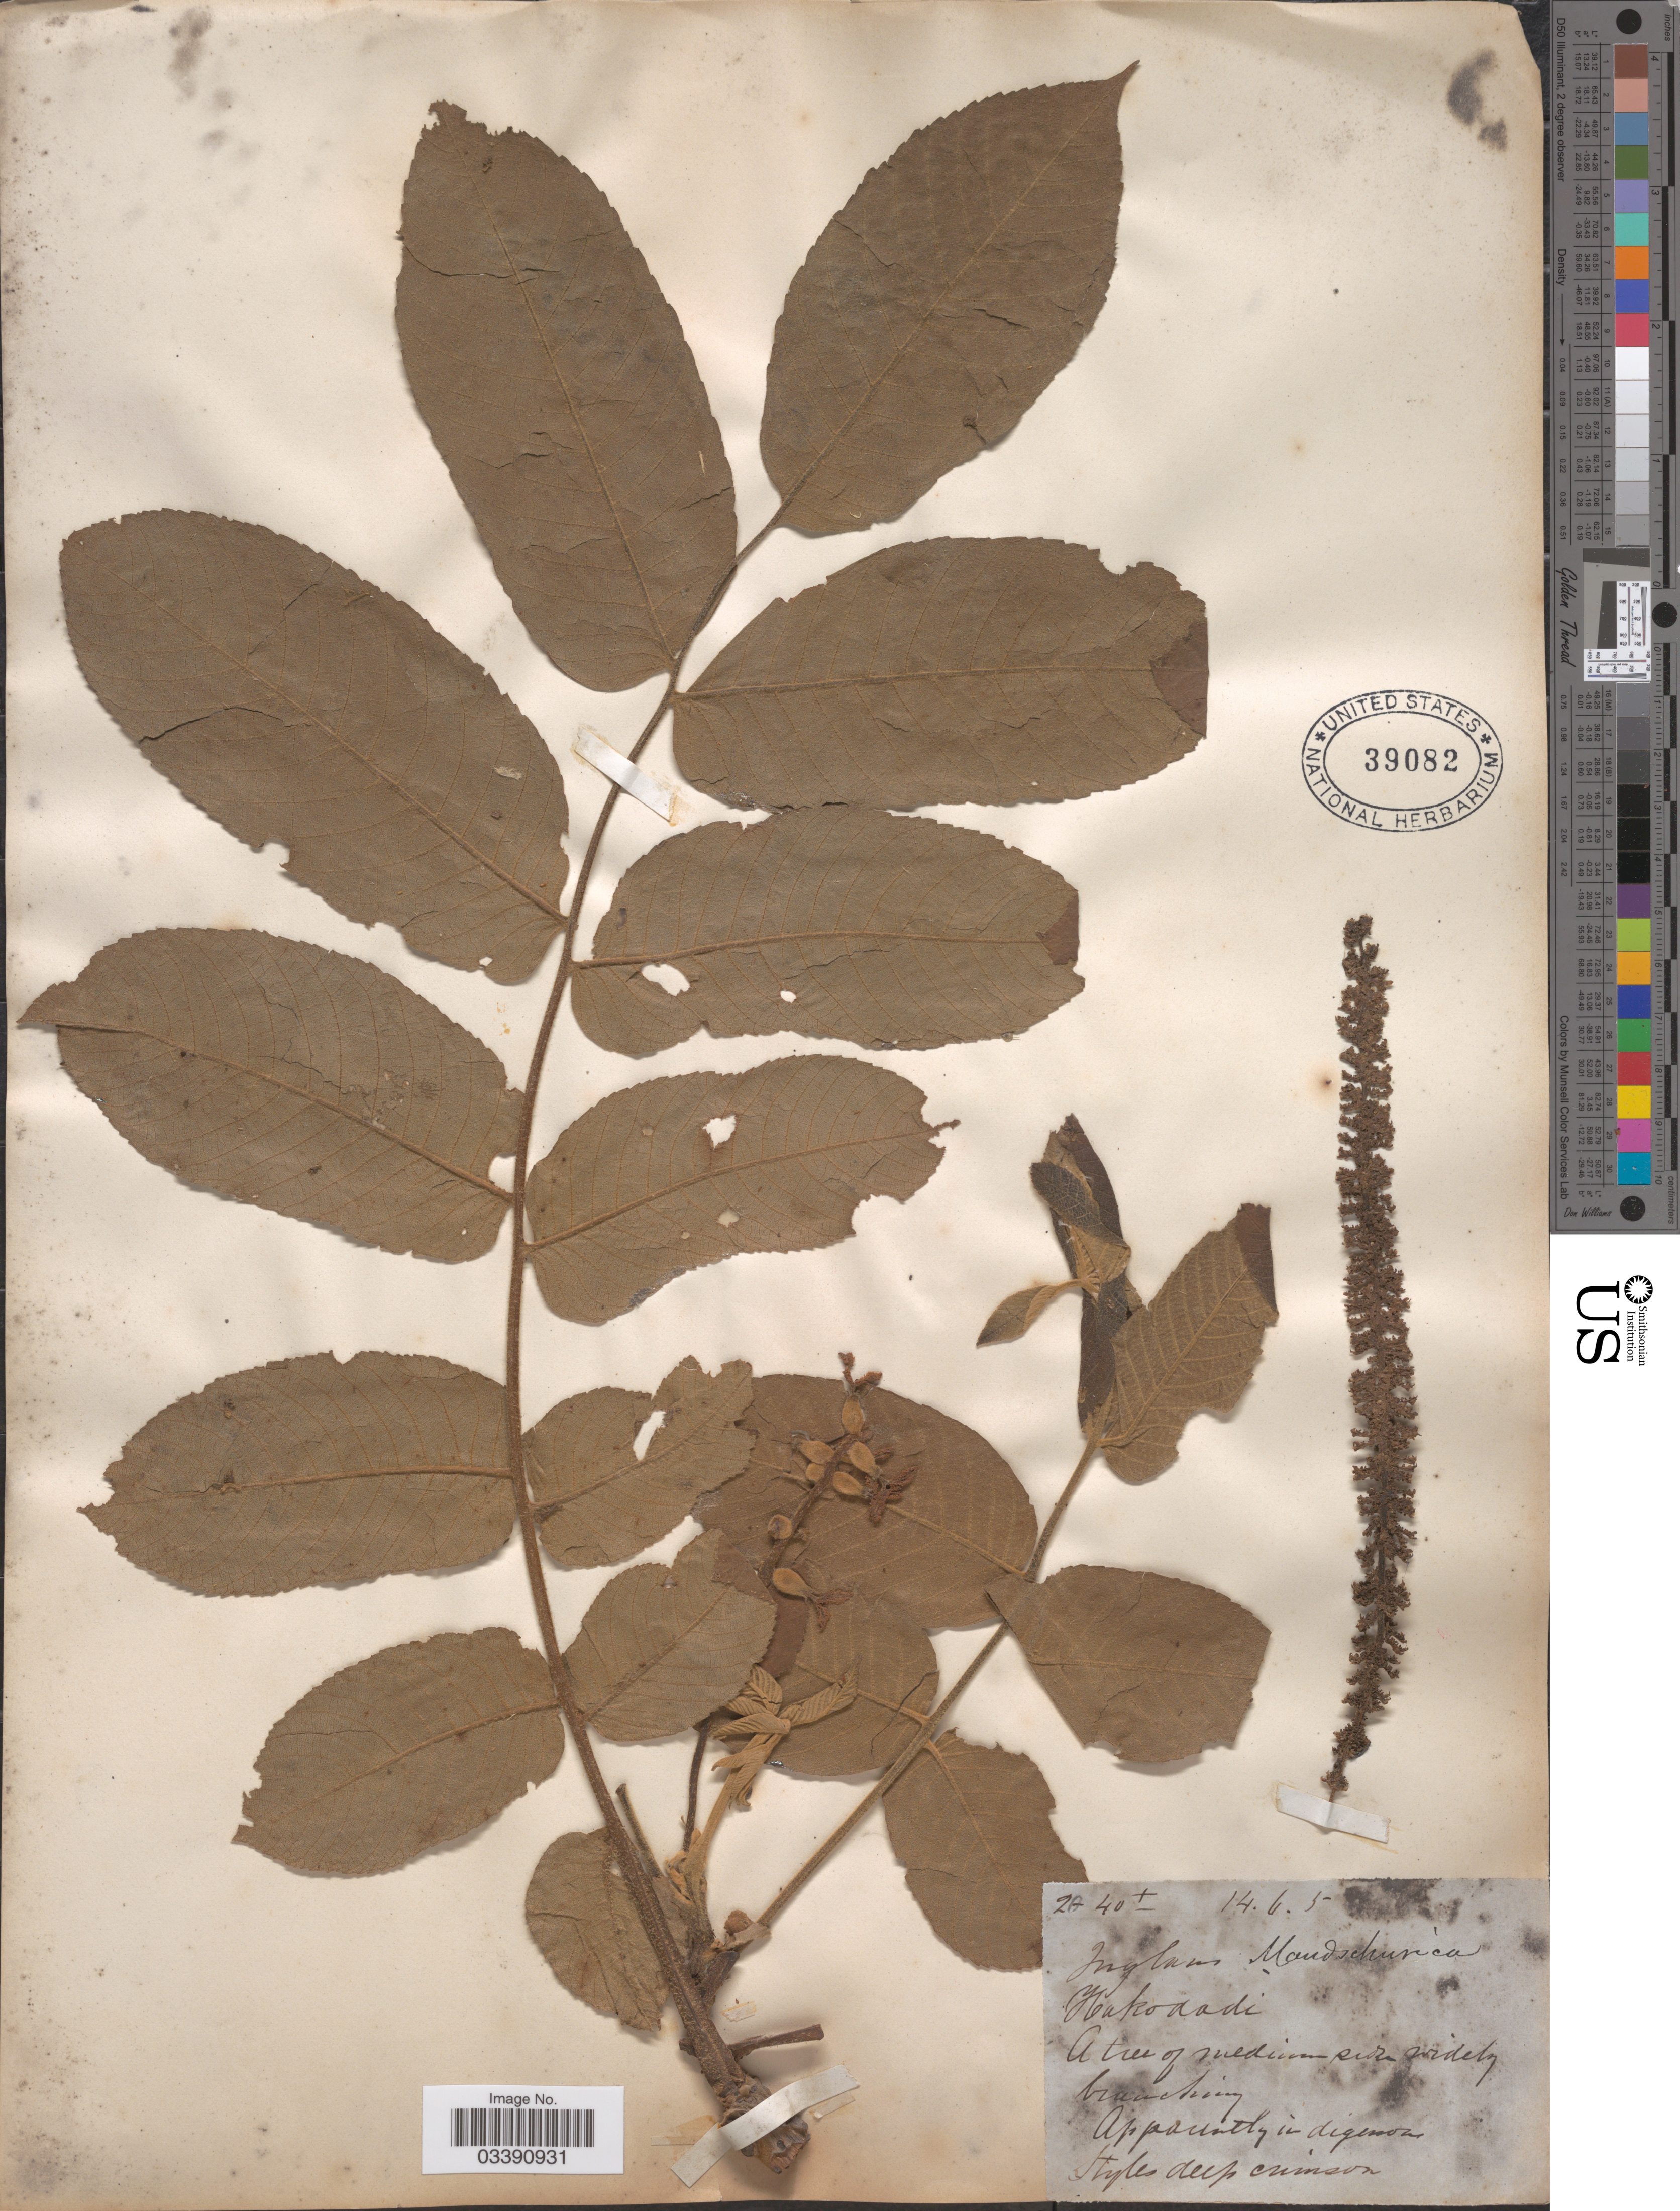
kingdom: Plantae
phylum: Tracheophyta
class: Magnoliopsida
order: Fagales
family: Juglandaceae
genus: Juglans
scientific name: Juglans mandshurica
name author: Maxim.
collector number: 2-40±?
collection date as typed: Transcribed d/m/y: 14/6/5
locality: Makodadi [unsure placement]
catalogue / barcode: US 39082